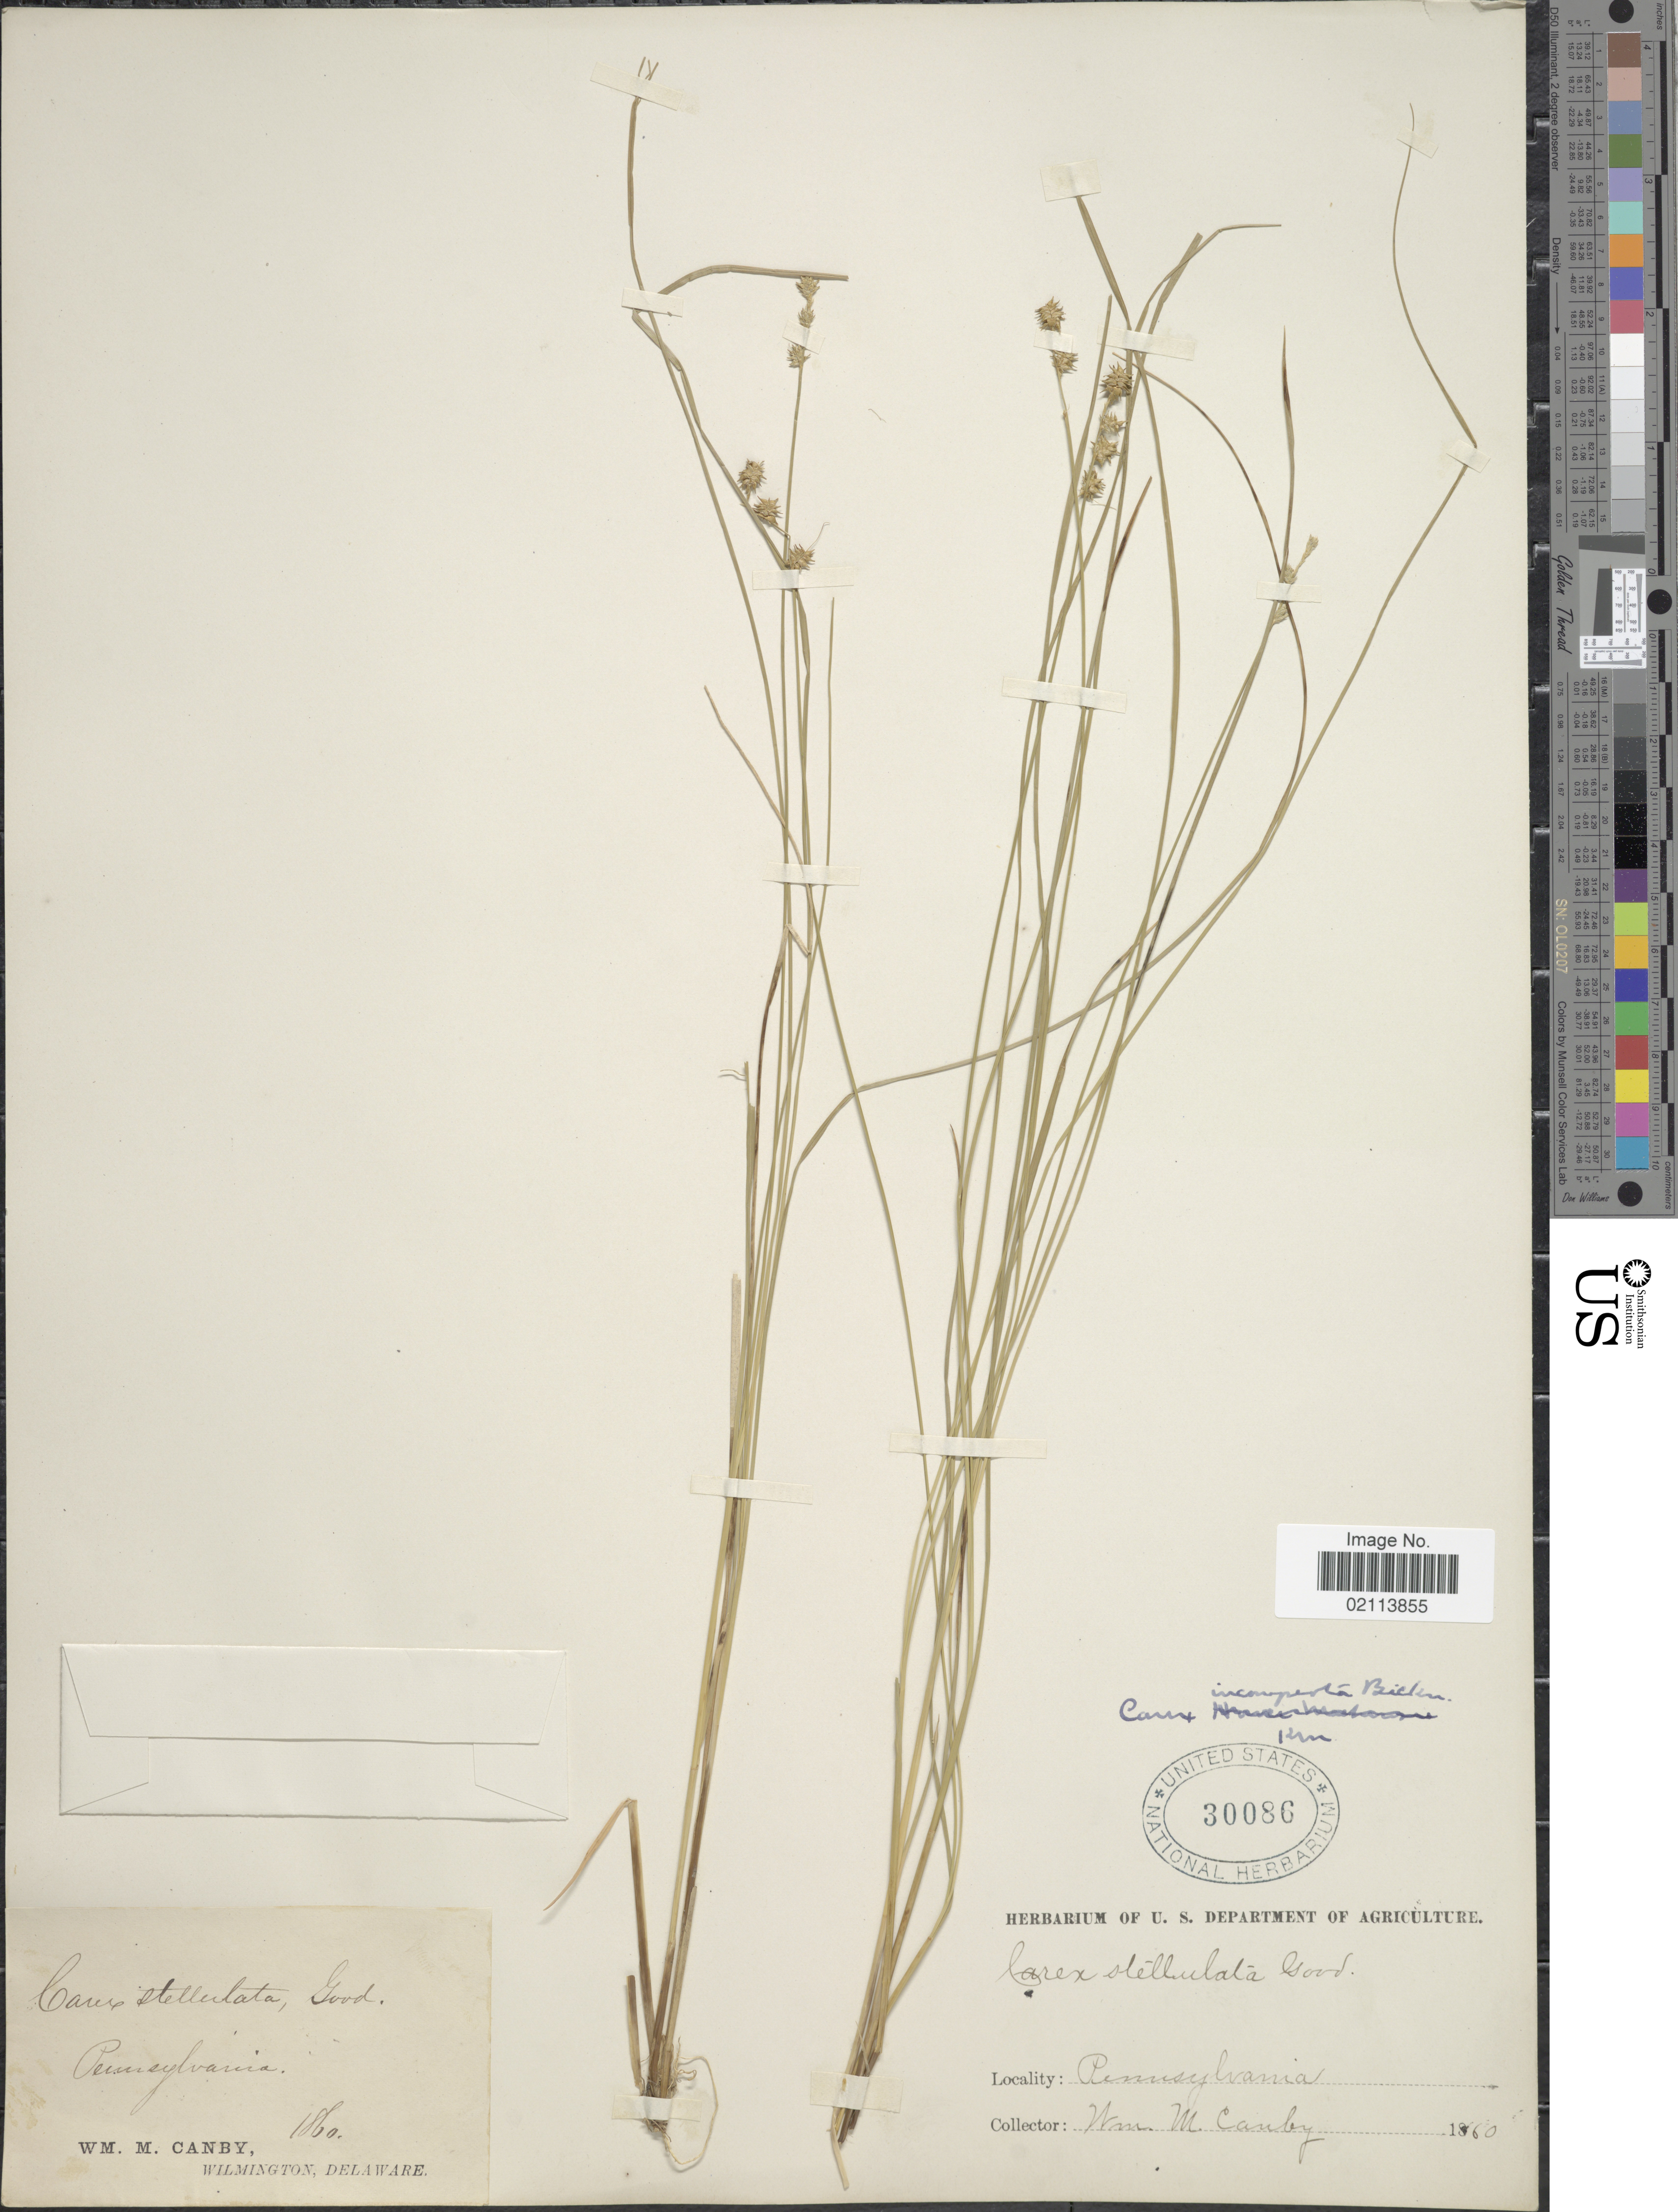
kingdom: Plantae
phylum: Tracheophyta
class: Liliopsida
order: Poales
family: Cyperaceae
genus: Carex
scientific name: Carex echinata subsp. echinata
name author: Murray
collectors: W. M. Canby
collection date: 1860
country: United States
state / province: Pennsylvania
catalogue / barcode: US 30086